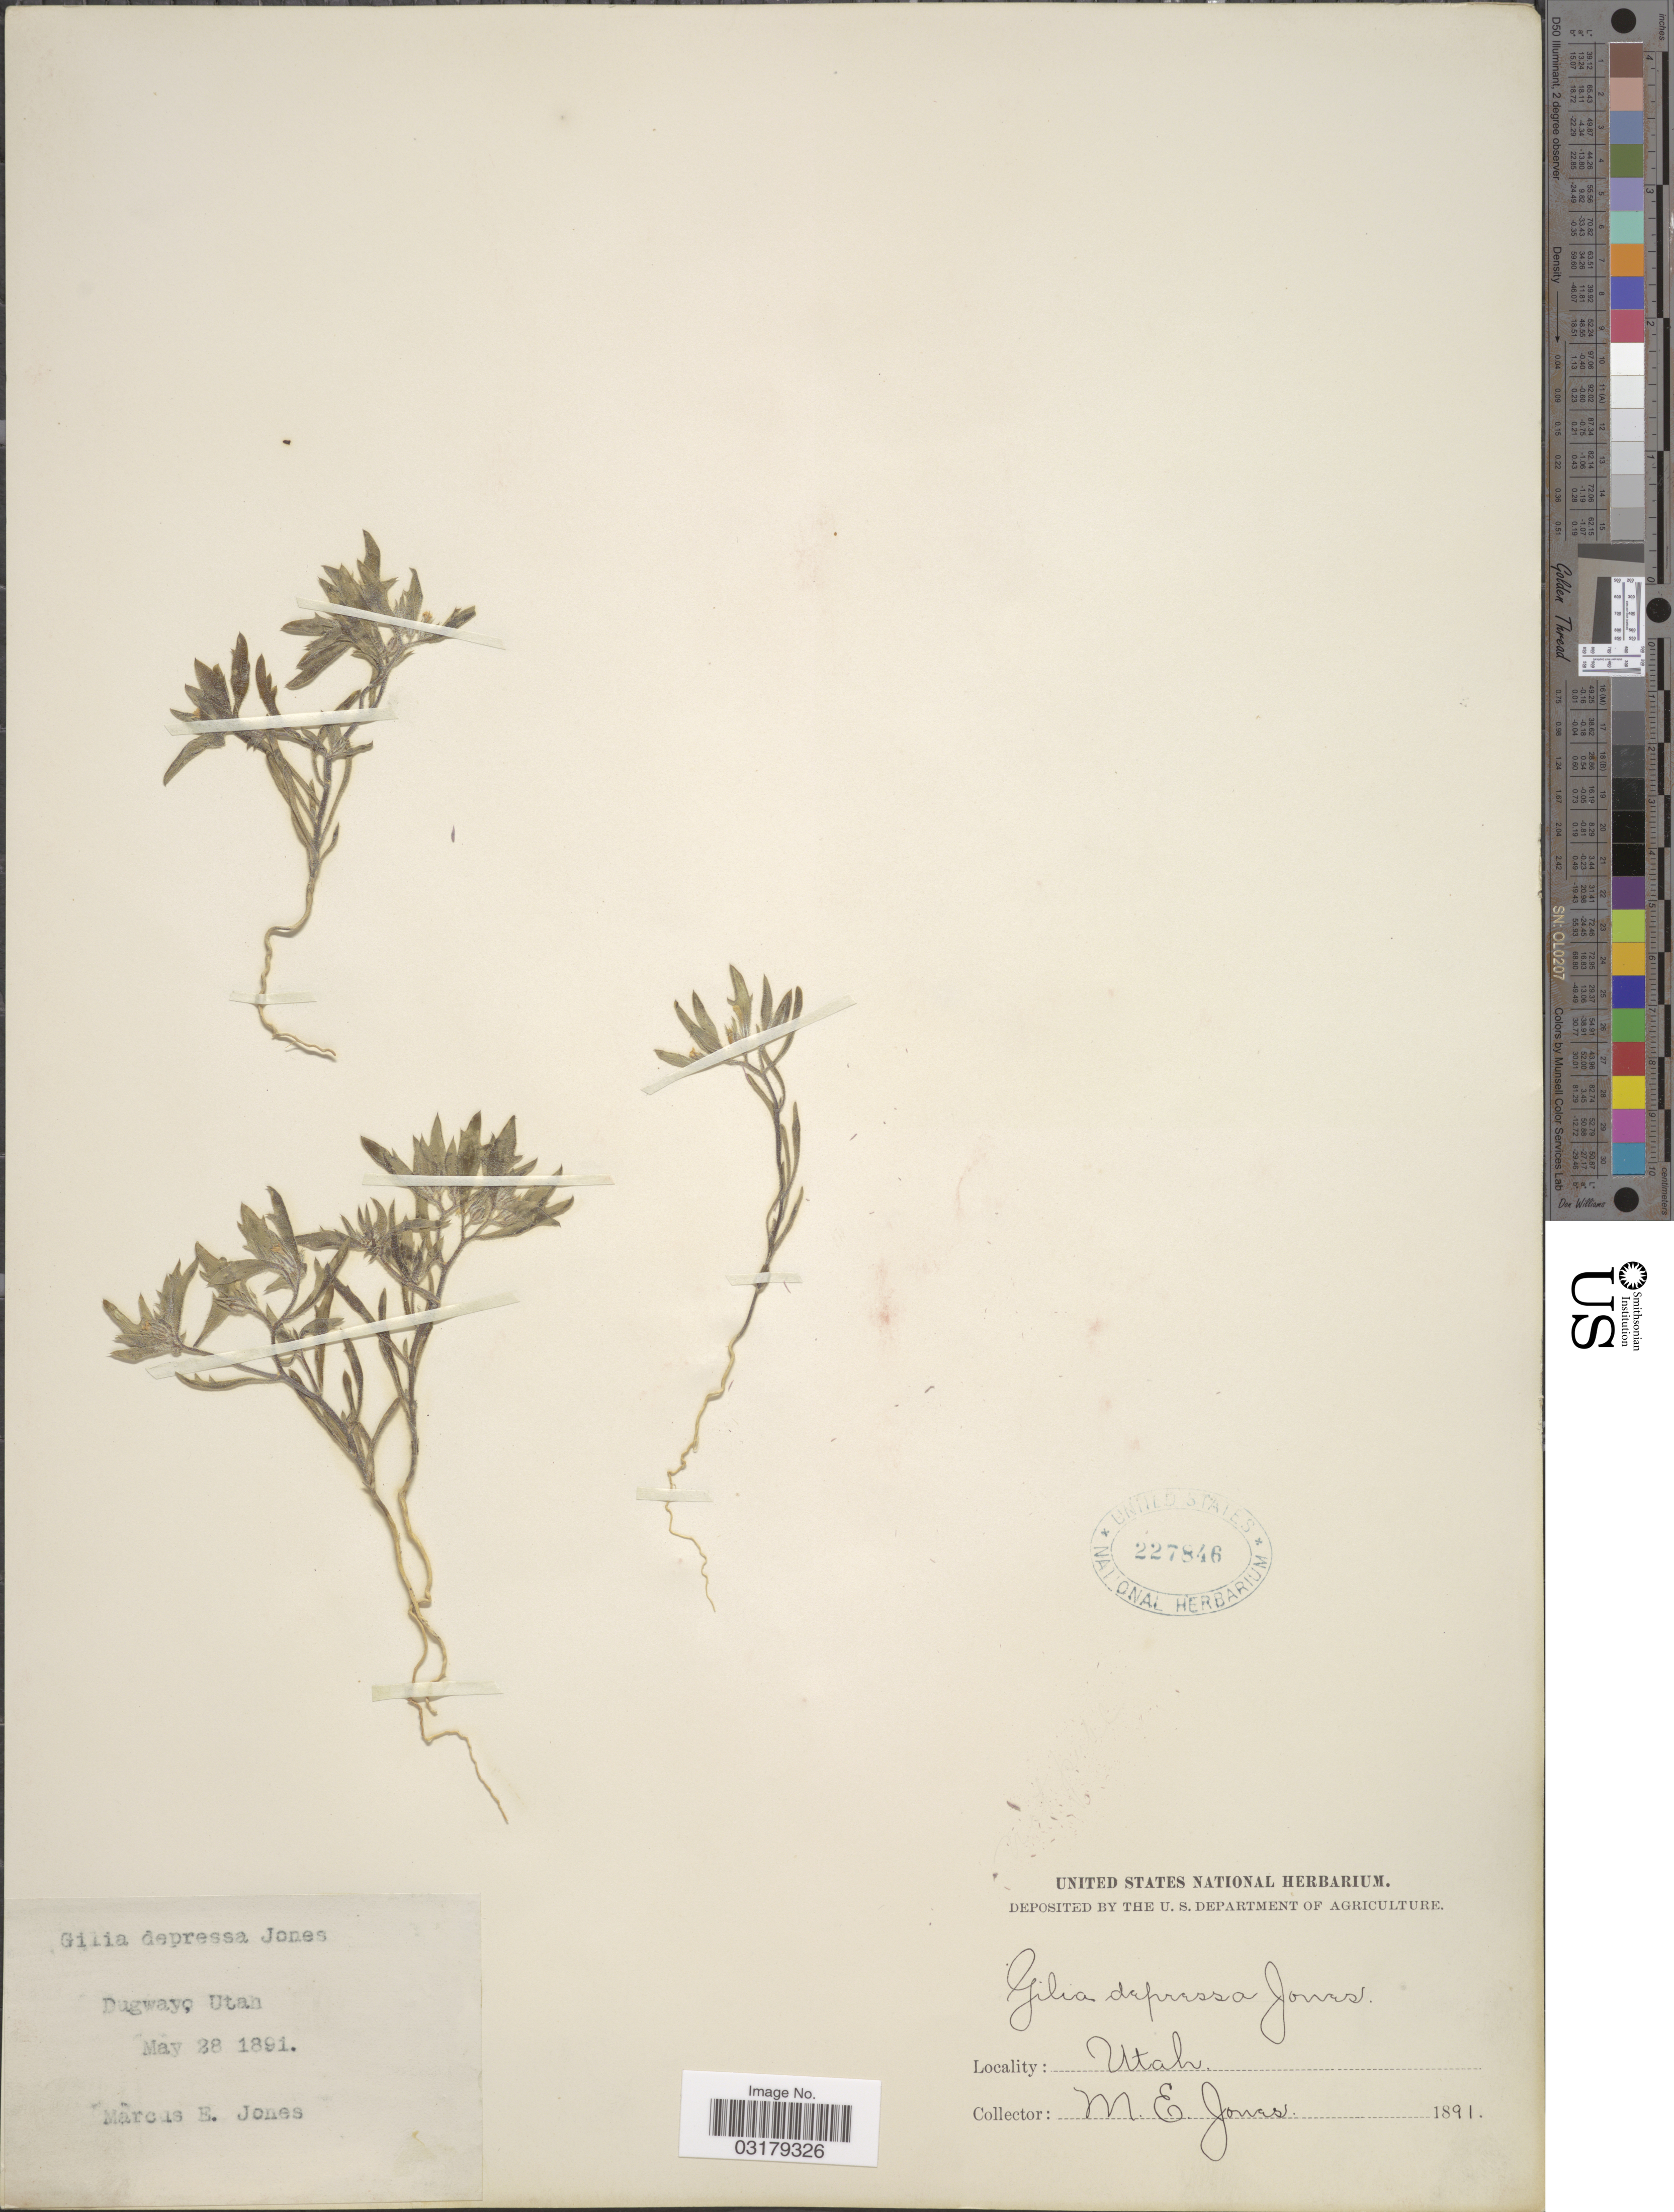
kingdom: Plantae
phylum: Tracheophyta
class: Magnoliopsida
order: Ericales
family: Polemoniaceae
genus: Ipomopsis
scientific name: Ipomopsis depressa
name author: (M.E. Jones ex A. Gray) V.E. Grant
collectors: M. E. Jones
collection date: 1891-05-28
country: United States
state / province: Utah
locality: Dugwayo.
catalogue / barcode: US 227846